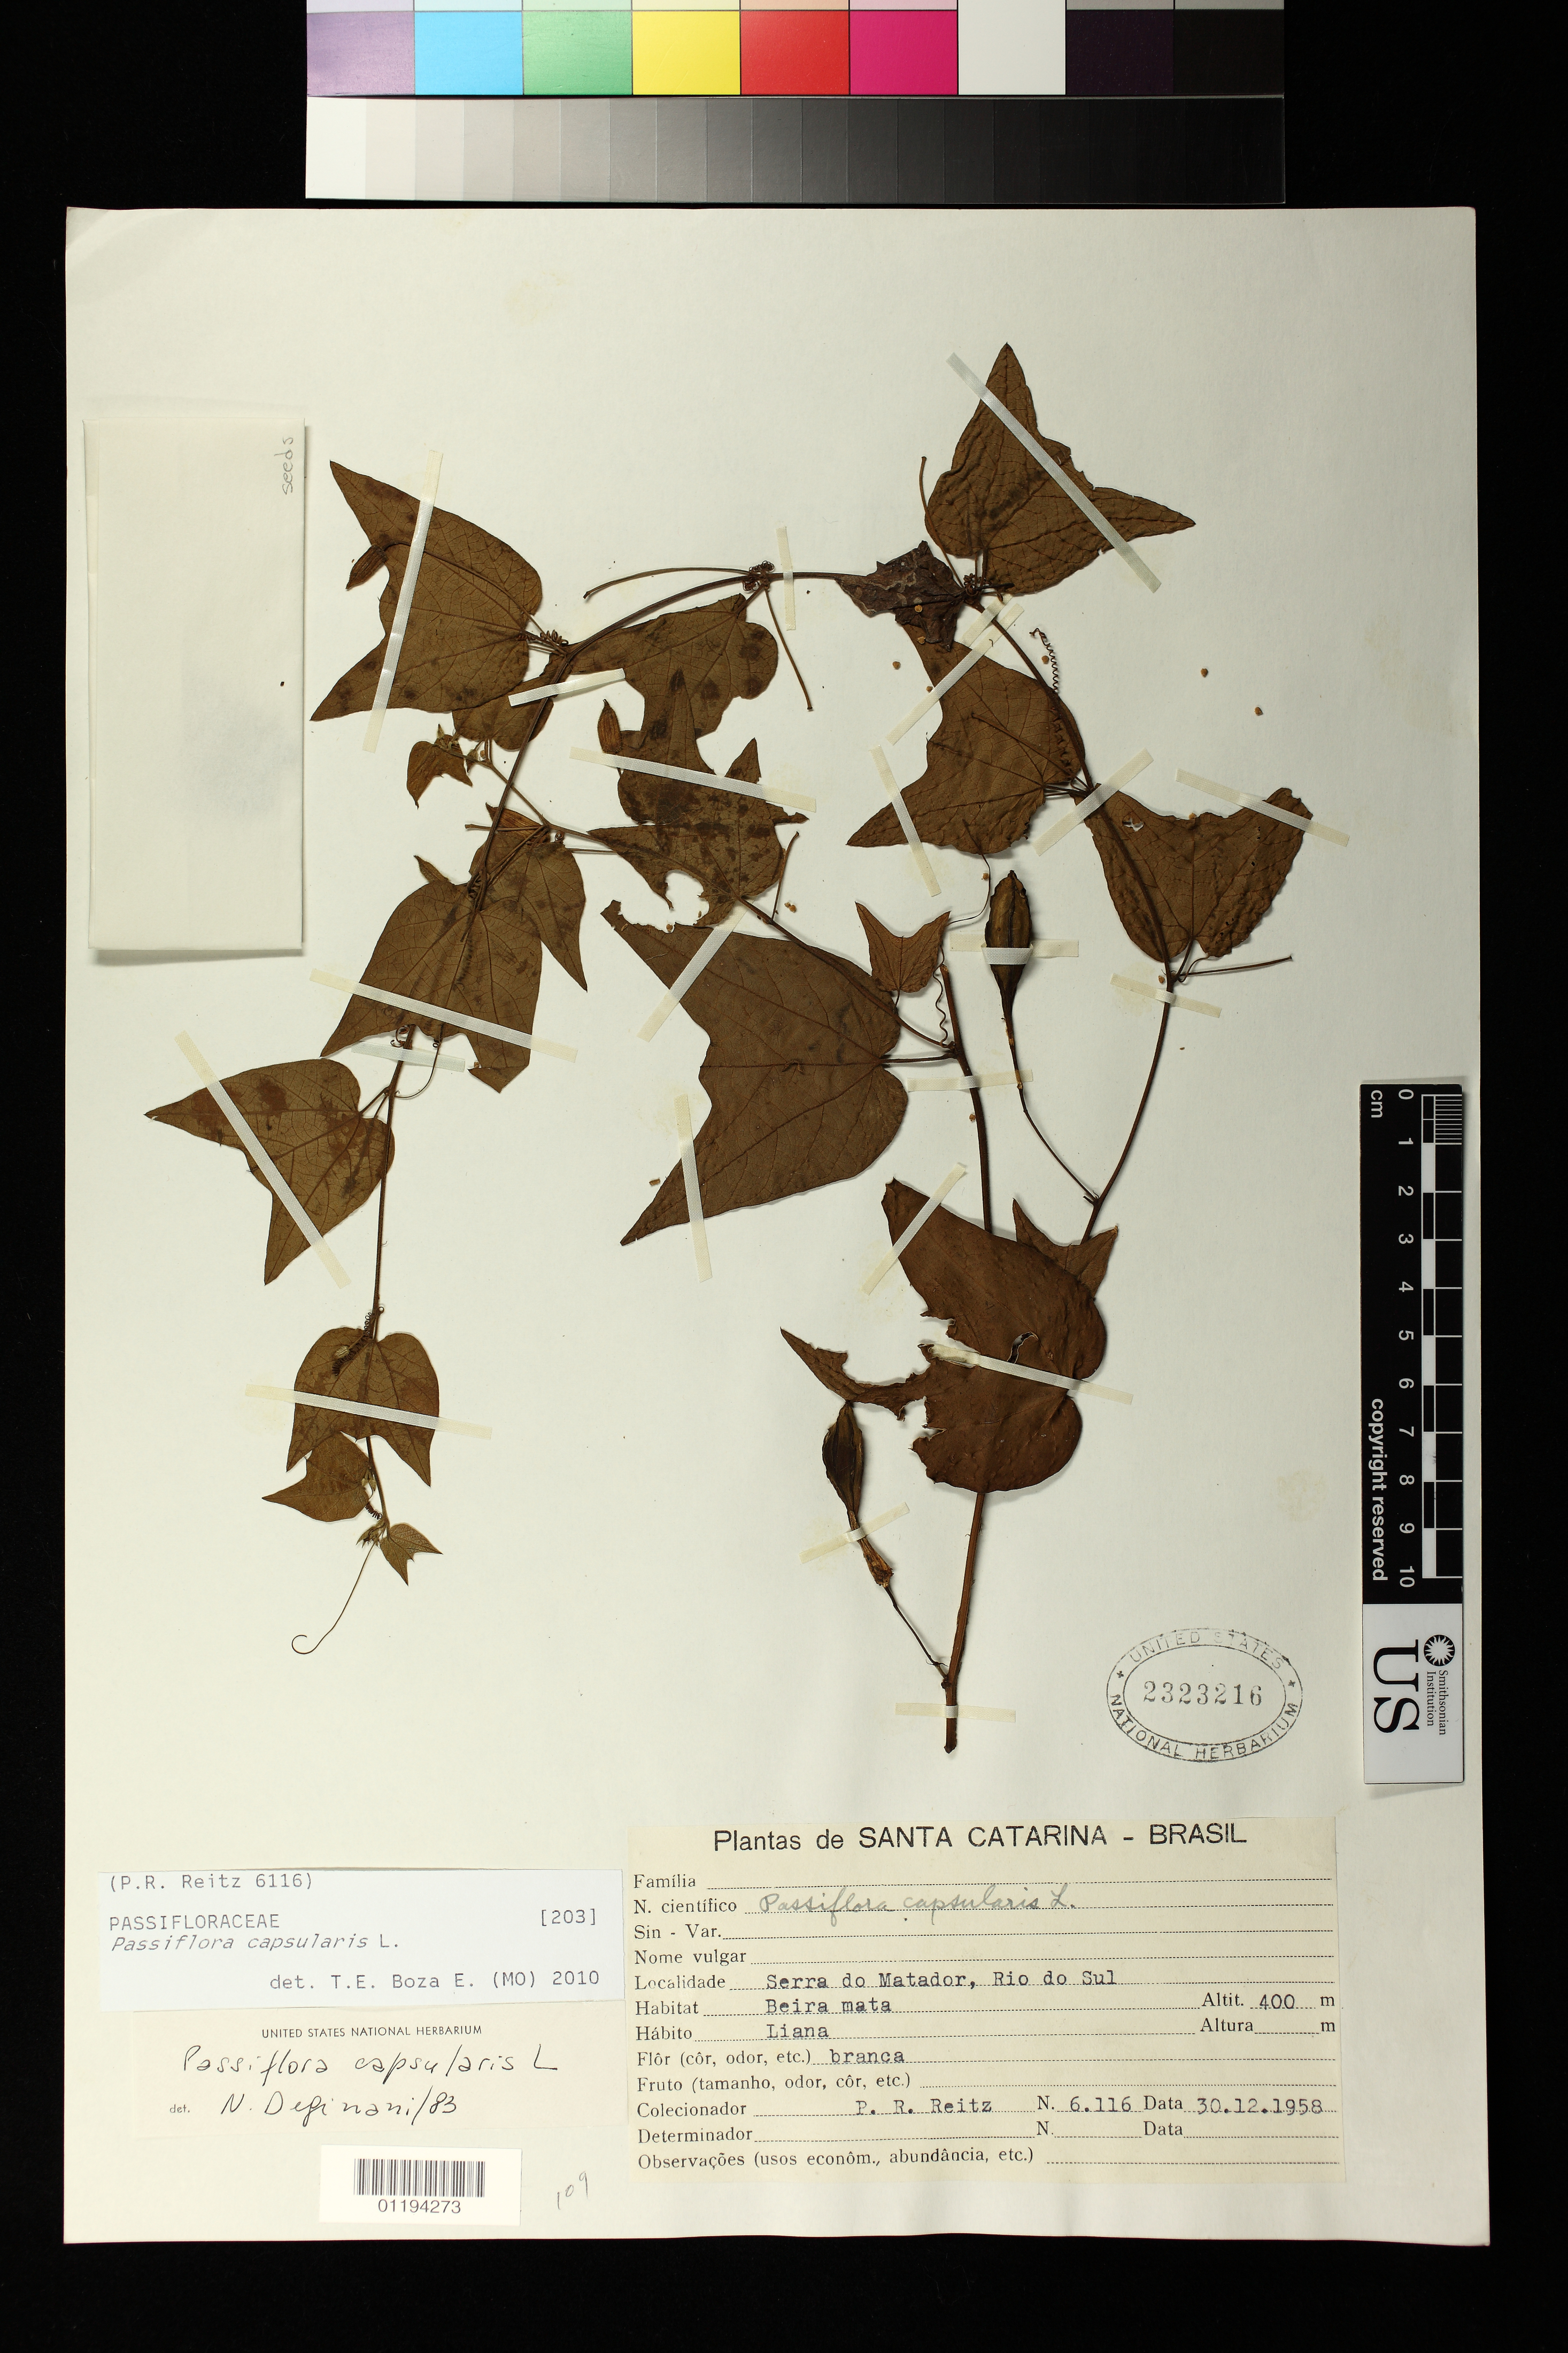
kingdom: Plantae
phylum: Tracheophyta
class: Magnoliopsida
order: Malpighiales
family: Passifloraceae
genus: Passiflora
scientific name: Passiflora capsularis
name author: L.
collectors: R. Reitz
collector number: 6116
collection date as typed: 30 Dec 1958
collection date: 1958-12-30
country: Brazil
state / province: Santa Catarina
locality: Serra do Matador, Rio Do Sul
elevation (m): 400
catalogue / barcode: US 2323216